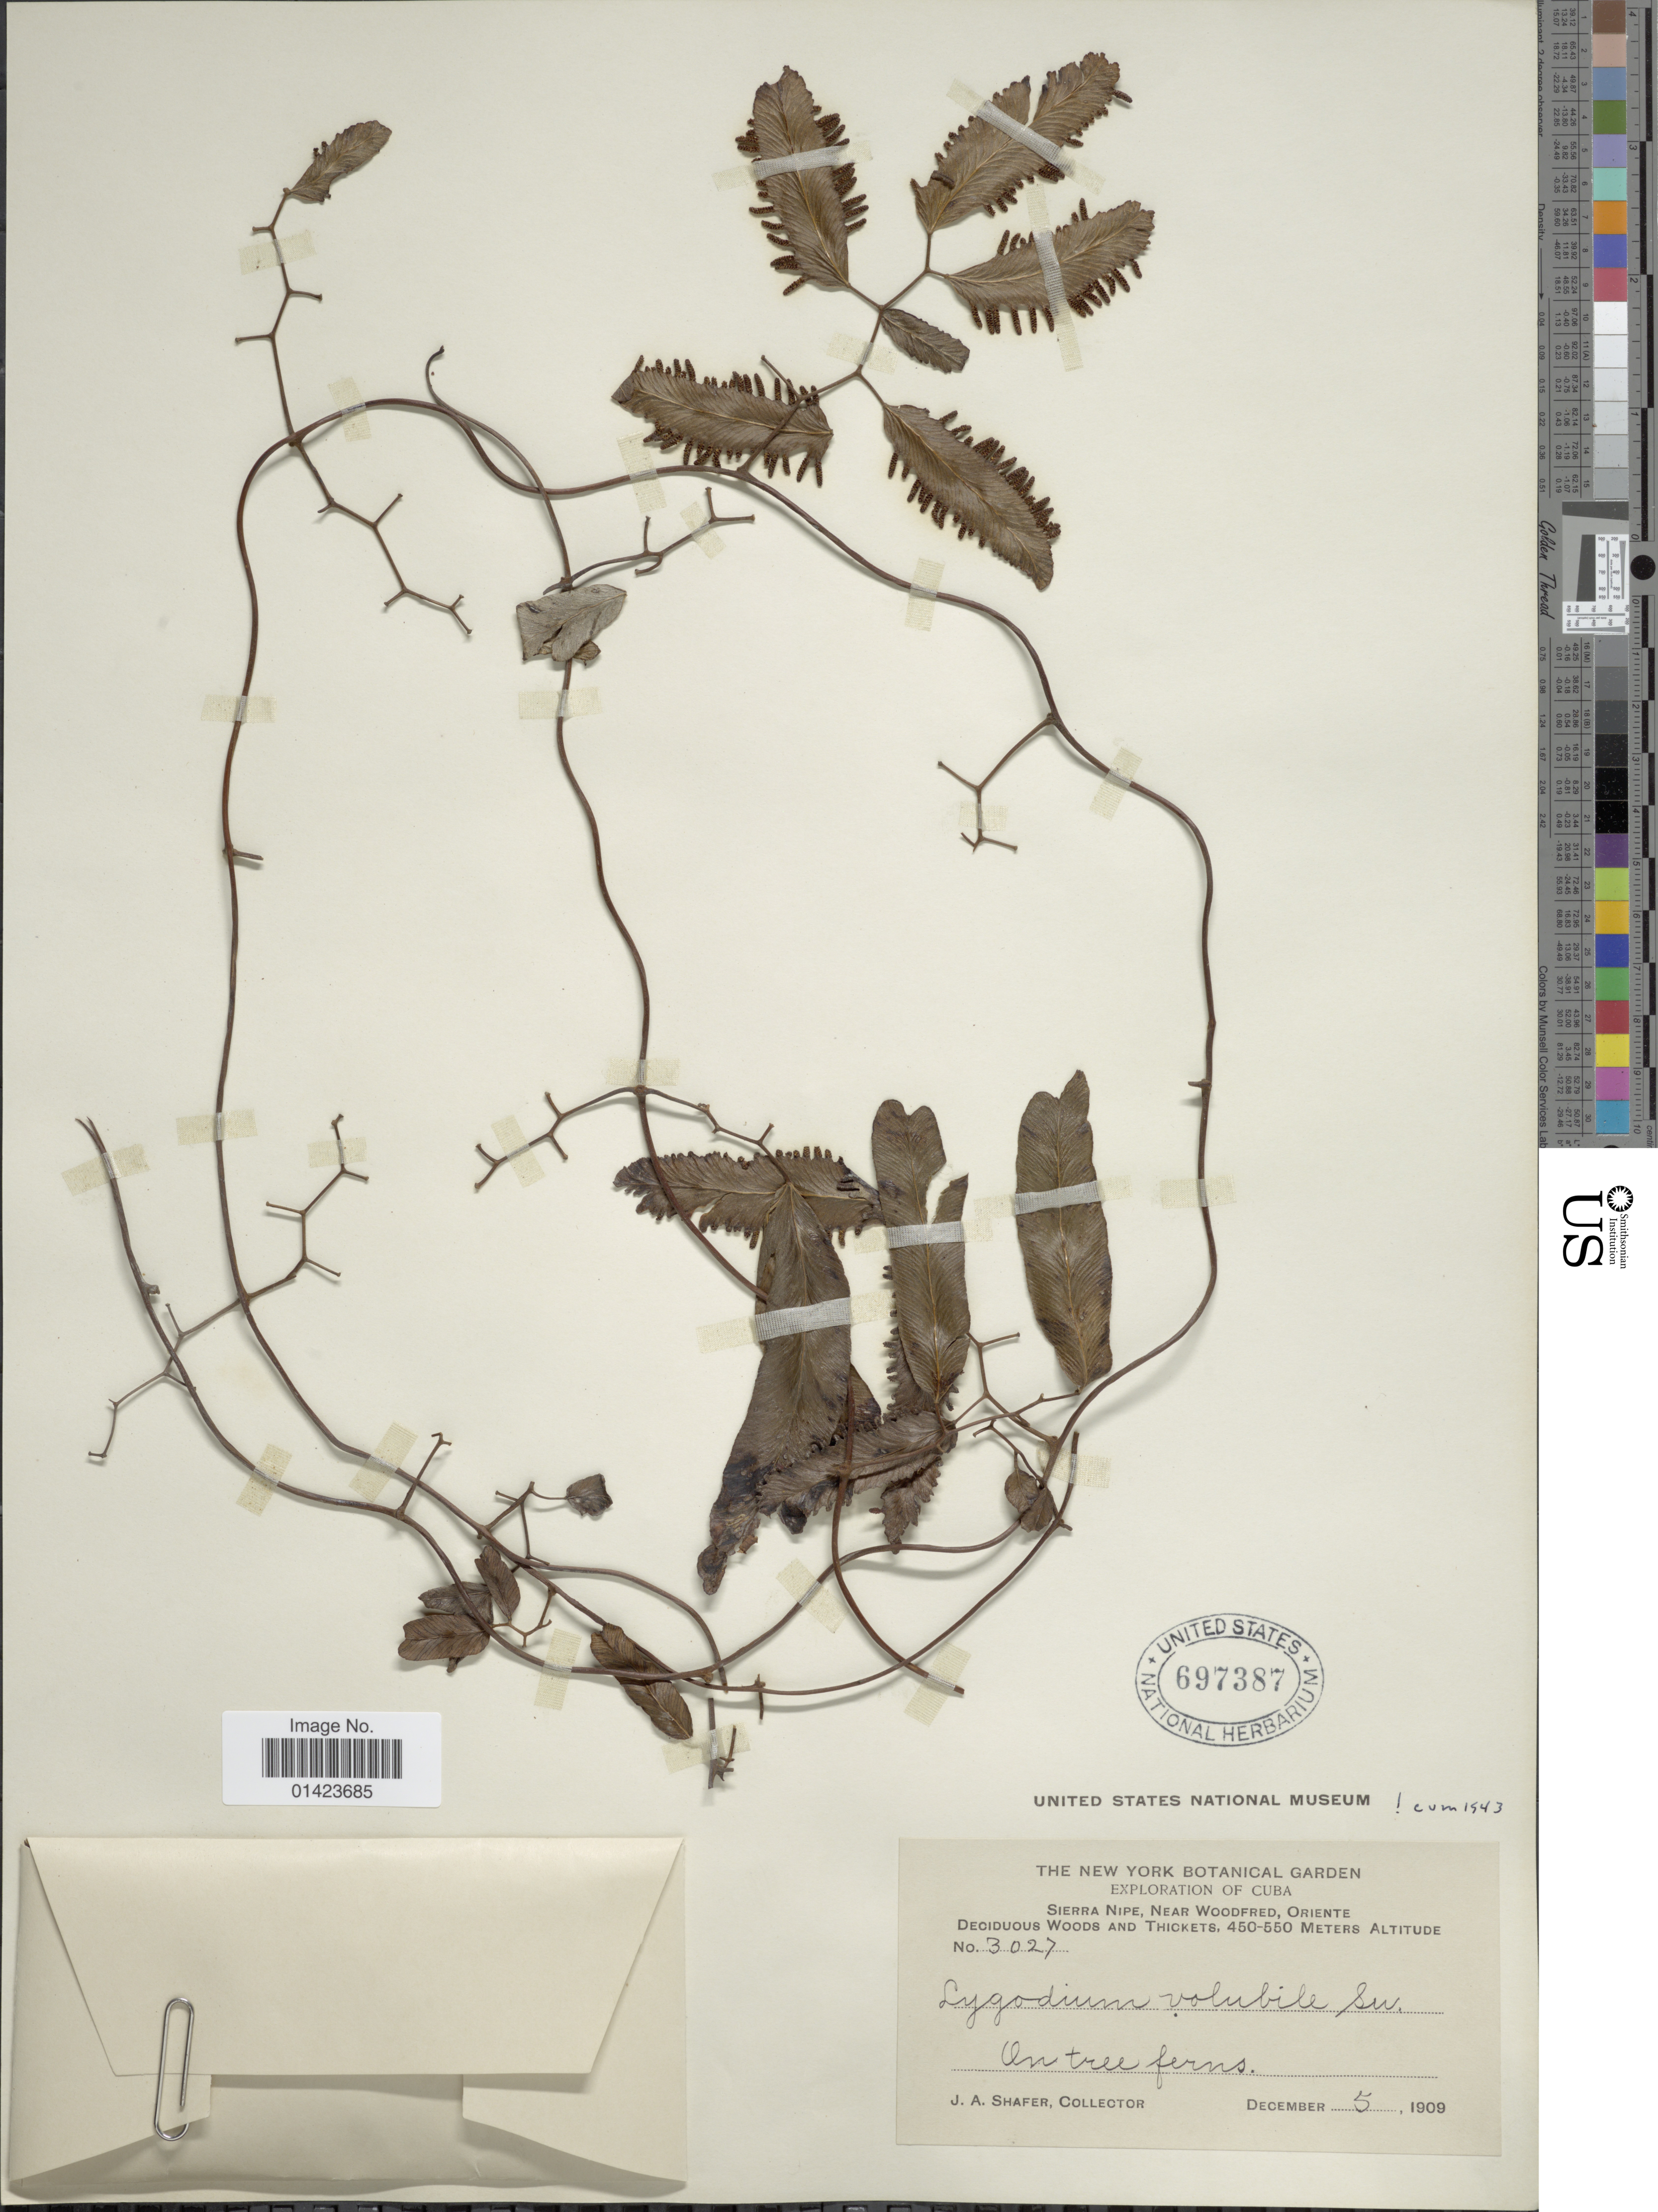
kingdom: Plantae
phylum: Tracheophyta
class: Polypodiopsida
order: Schizaeales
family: Lygodiaceae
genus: Lygodium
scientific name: Lygodium volubile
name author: Sw.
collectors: J. A. Shafer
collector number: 3027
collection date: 1909-12-05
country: Cuba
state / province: Oriente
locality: Sierra Nipe, Near woodfred, Oriente, Deciduous woods and thickets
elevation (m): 450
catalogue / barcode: US 697387